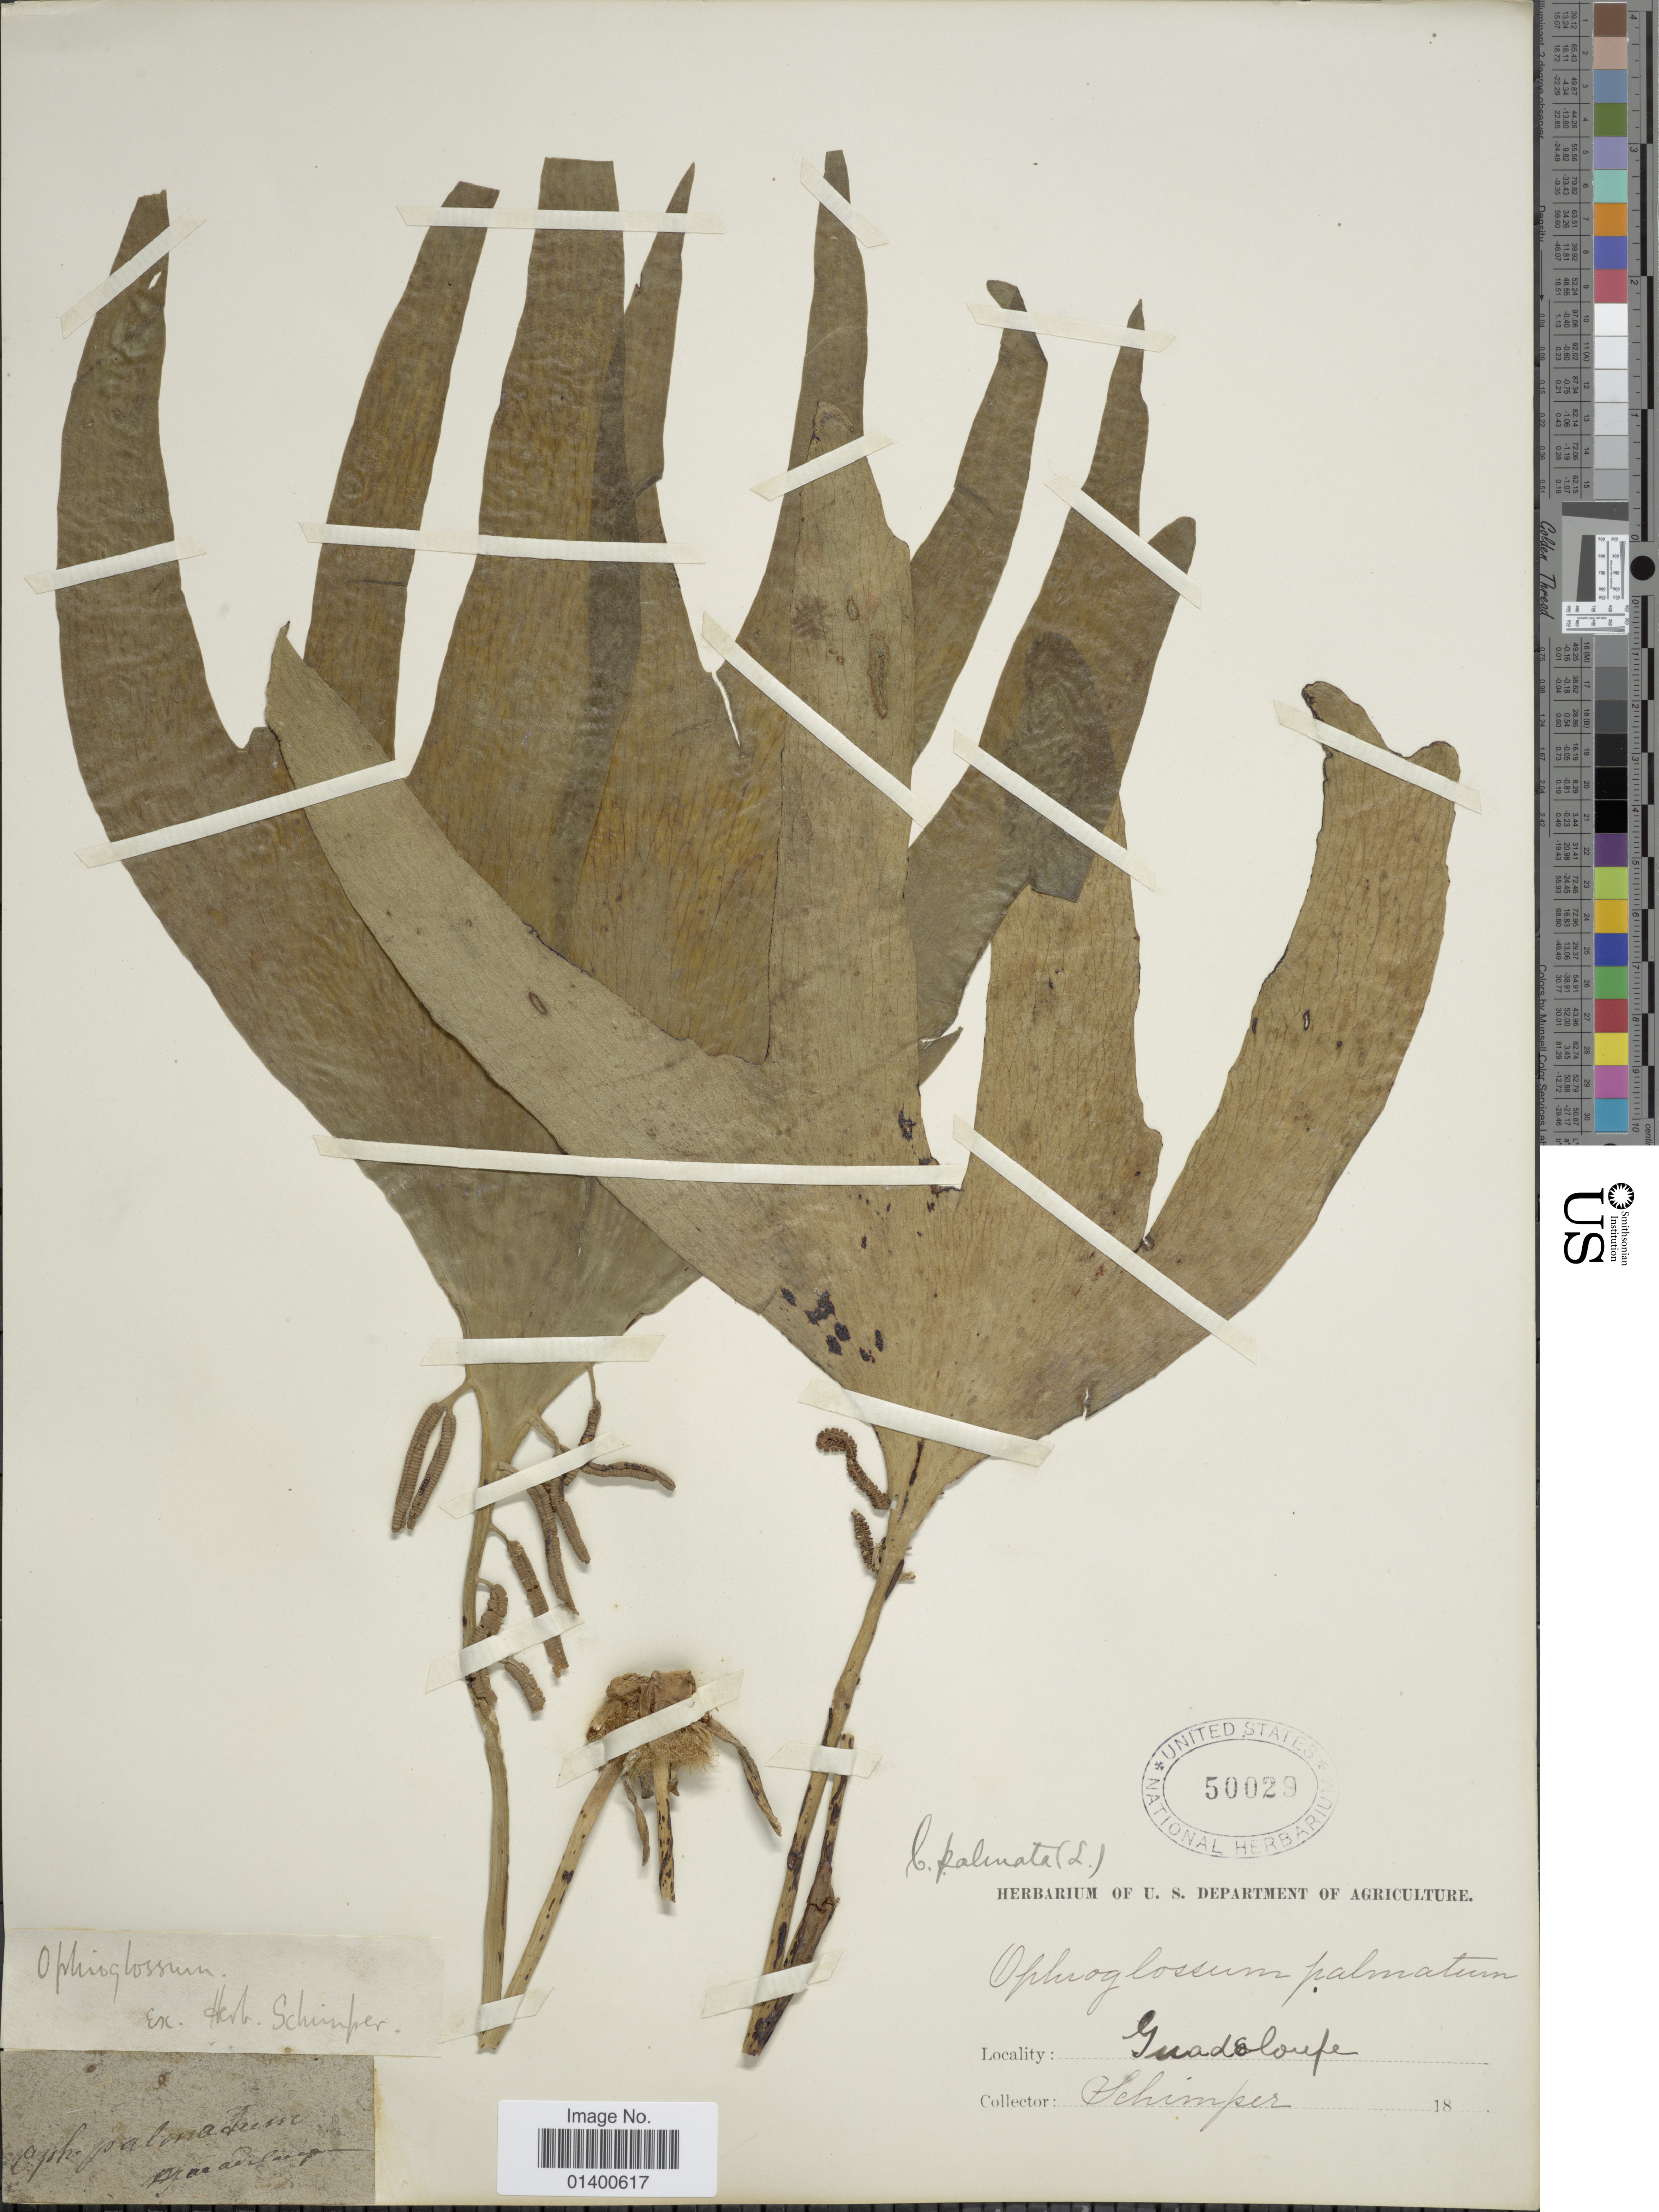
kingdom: Plantae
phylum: Tracheophyta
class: Polypodiopsida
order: Ophioglossales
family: Ophioglossaceae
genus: Cheiroglossa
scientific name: Cheiroglossa palmata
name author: (L.) C. Presl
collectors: W. Schimper (herbarium)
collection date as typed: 18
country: Guadeloupe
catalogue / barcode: US 50029